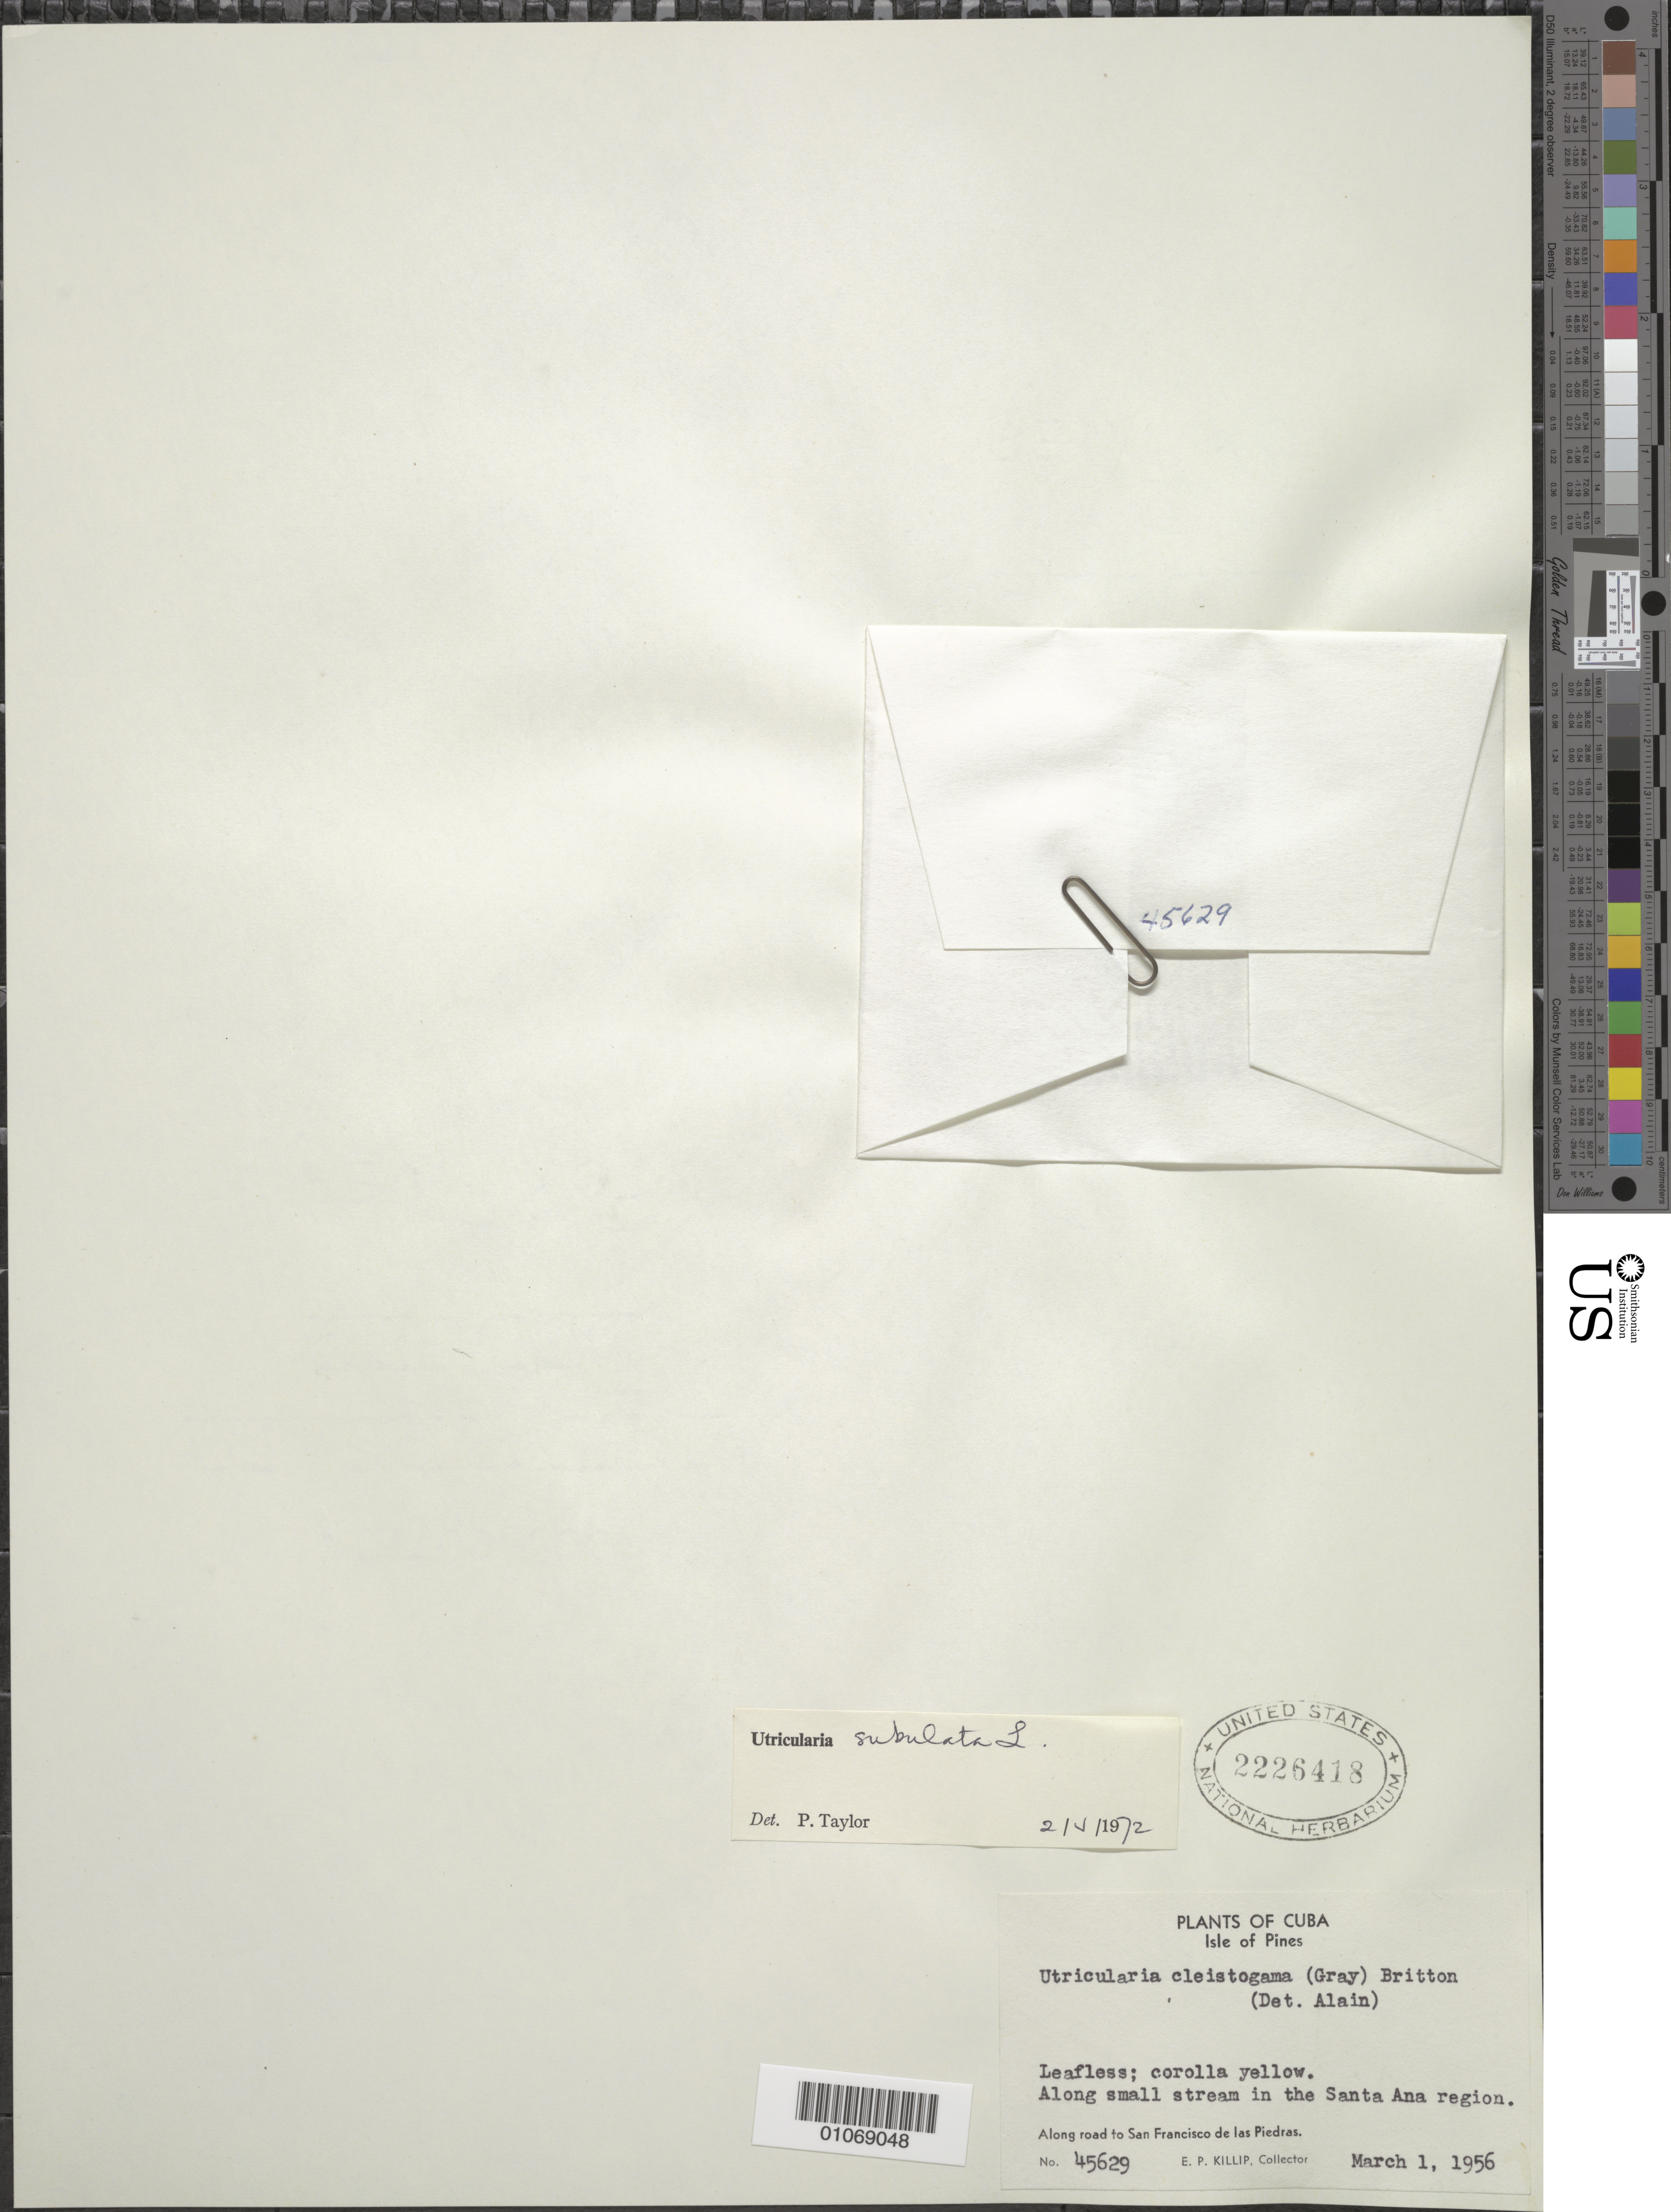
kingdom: Plantae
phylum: Tracheophyta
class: Magnoliopsida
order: Lamiales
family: Lentibulariaceae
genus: Utricularia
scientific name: Utricularia subulata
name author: L.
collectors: E. P. Killip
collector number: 45629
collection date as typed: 01 Mar 1956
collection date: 1956-03-01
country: Cuba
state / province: Isla de La Juventud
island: Isla de la Juventud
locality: Isle of Pines, Along road to San Francisco de las Piedras Along small stream in the Santa Ana region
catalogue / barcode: US 2226418